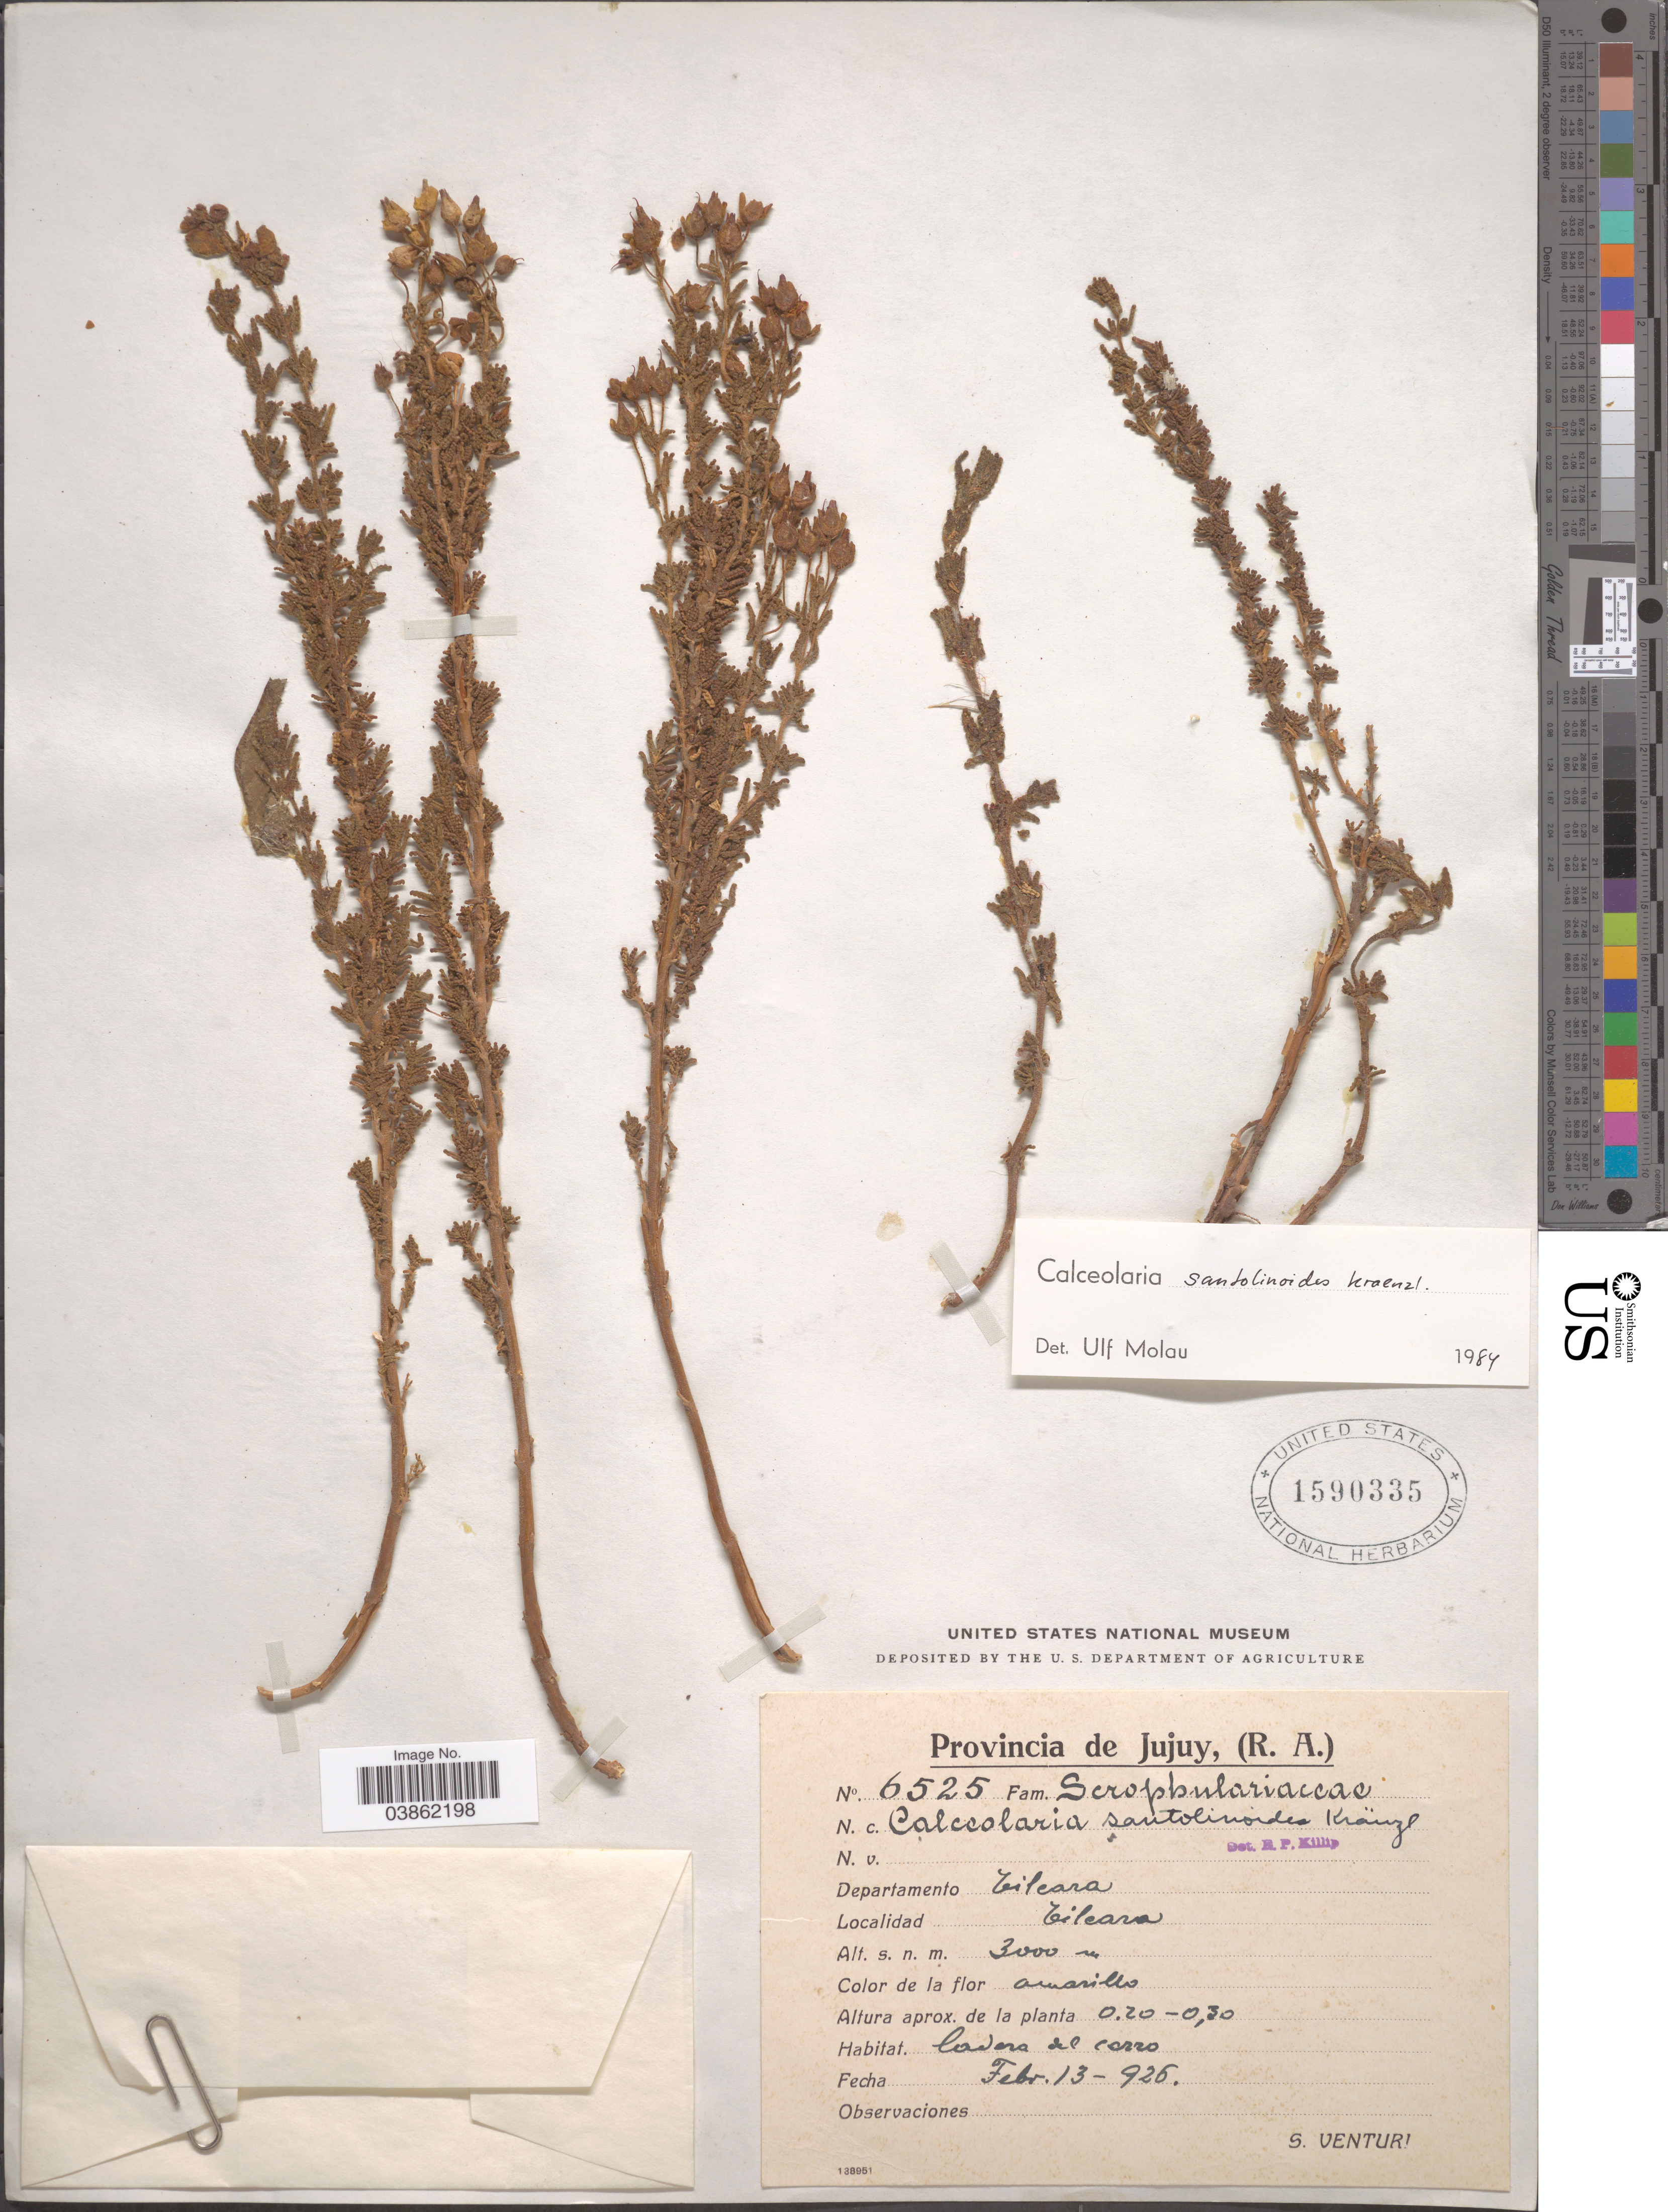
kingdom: Plantae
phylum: Tracheophyta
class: Magnoliopsida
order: Lamiales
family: Calceolariaceae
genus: Calceolaria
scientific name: Calceolaria santolinoides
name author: Kraenzl.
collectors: S. Venturi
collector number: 6525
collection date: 1926-02-13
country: Argentina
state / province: Jujuy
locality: Departamento Tilcara. Tilcara.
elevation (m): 3000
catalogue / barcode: US 1590335